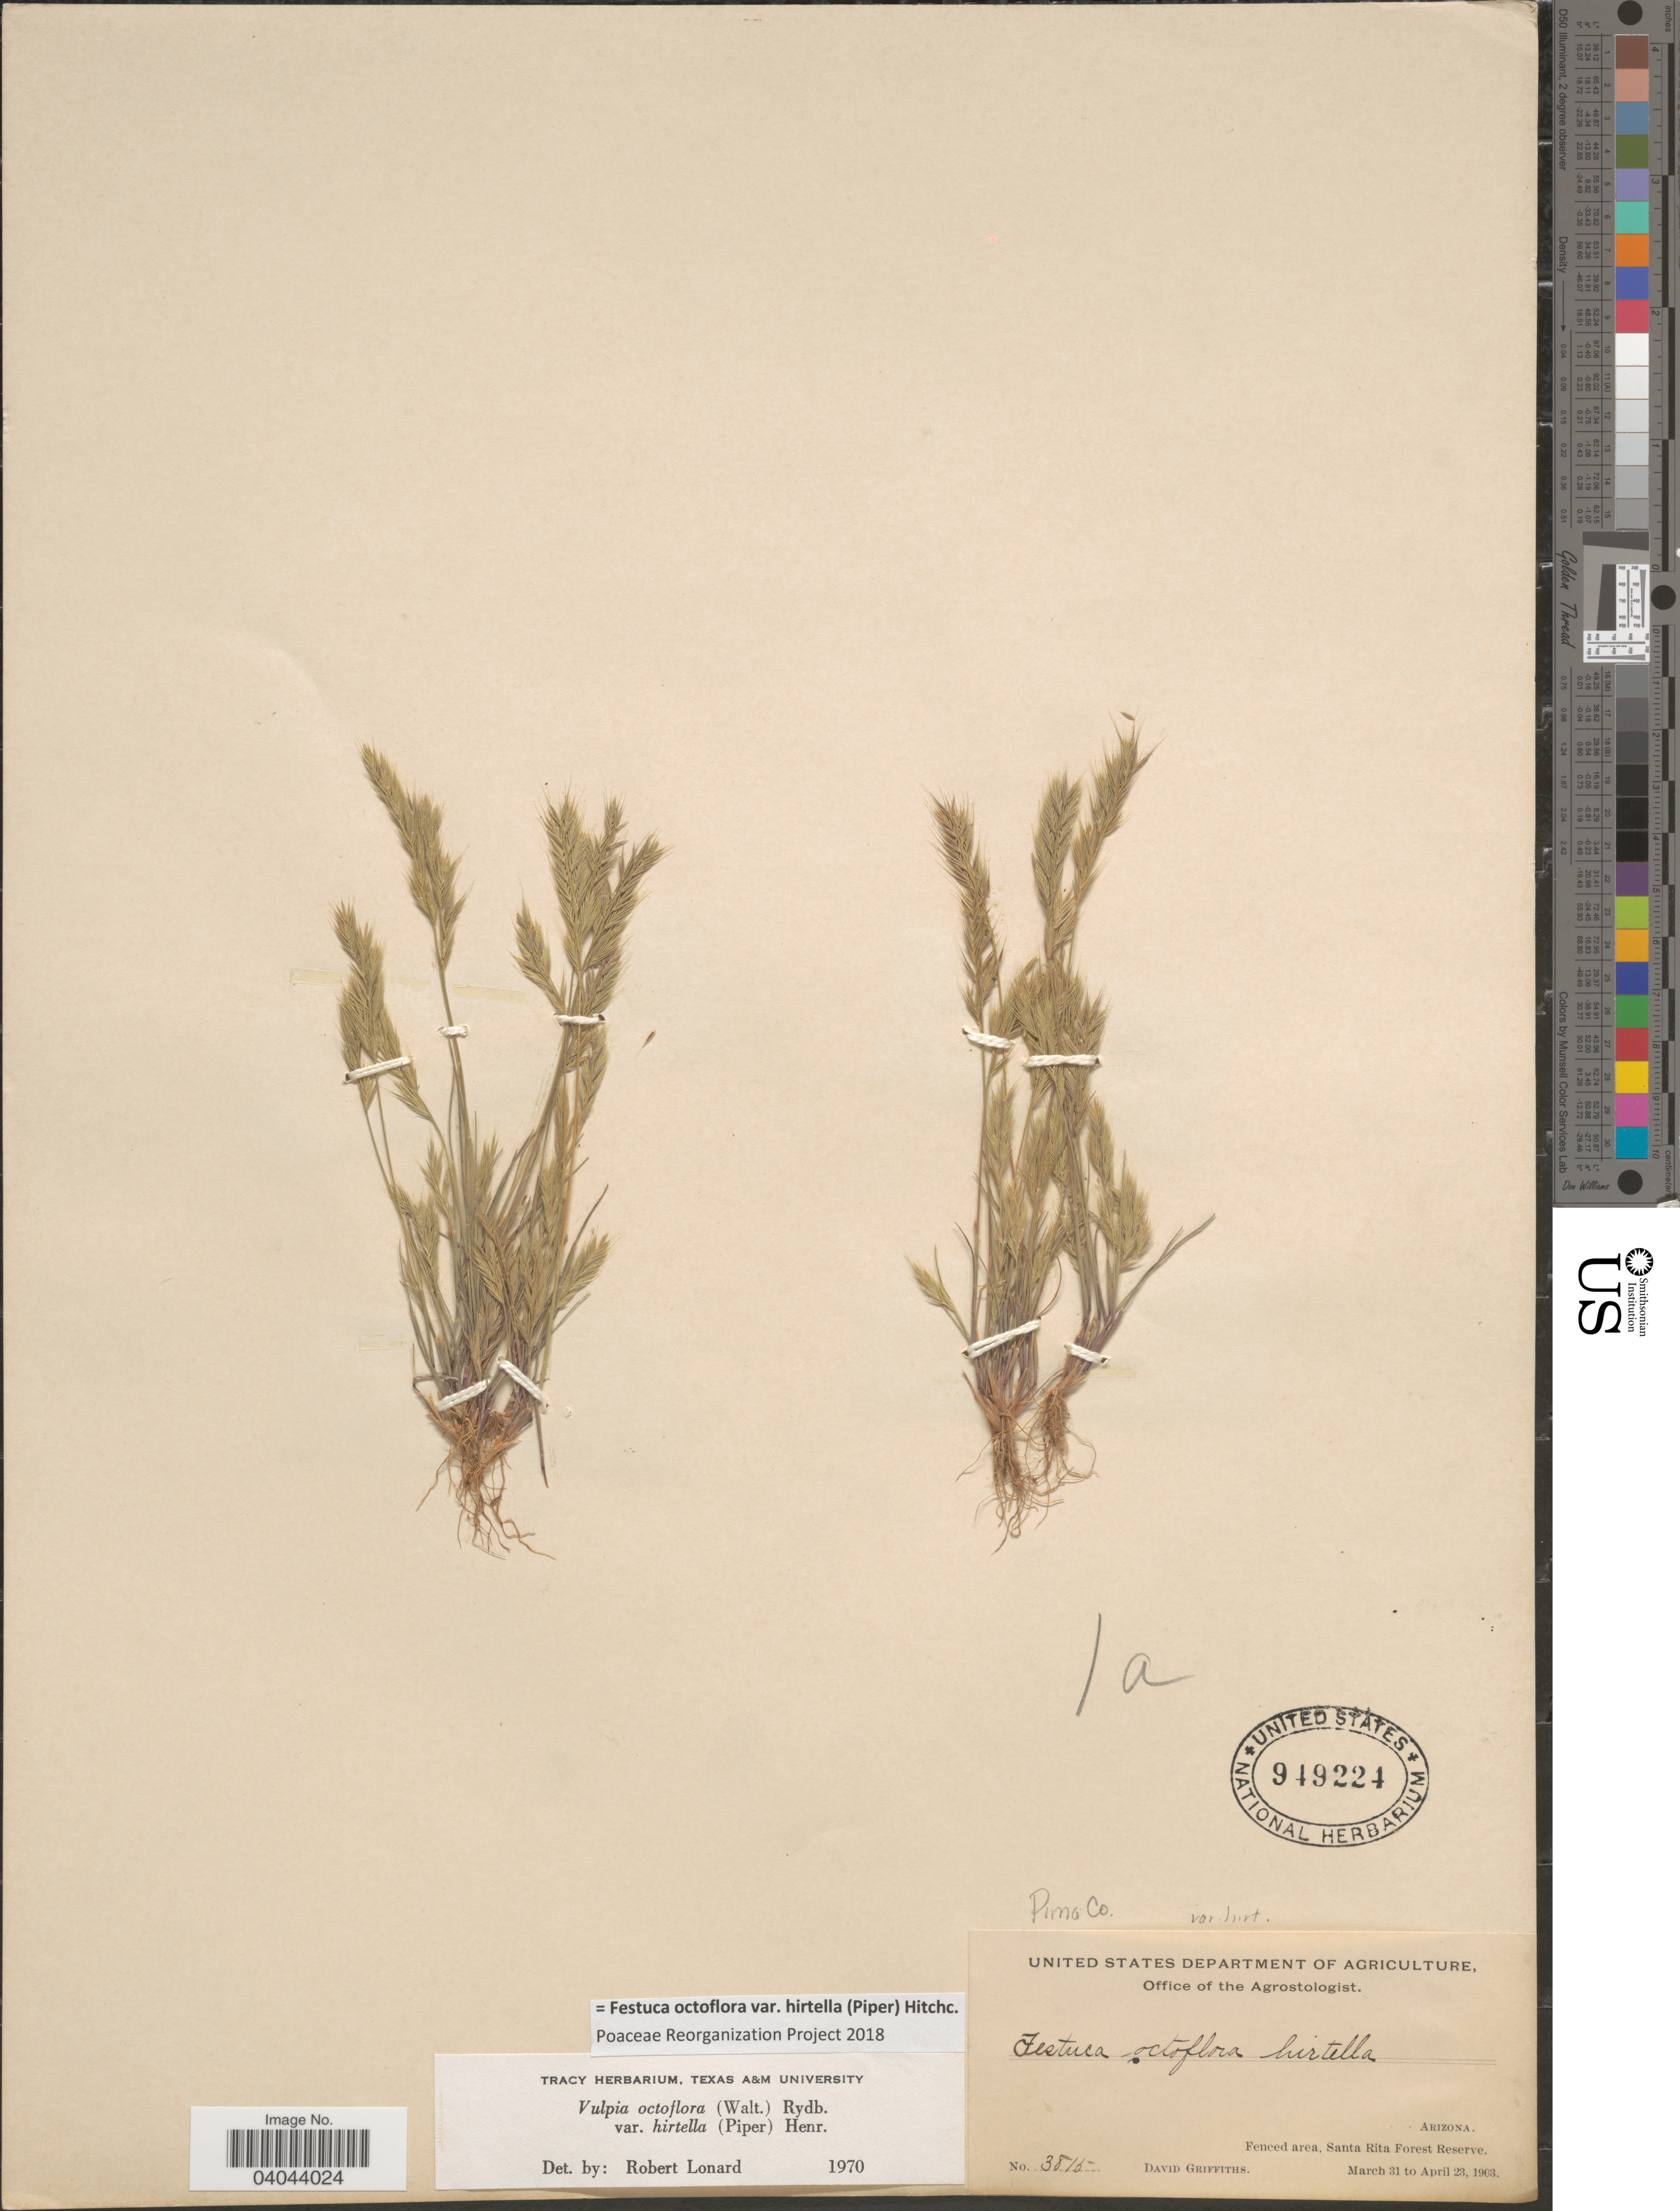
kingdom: Plantae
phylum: Tracheophyta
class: Liliopsida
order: Poales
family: Poaceae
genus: Festuca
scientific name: Festuca octoflora var. hirtella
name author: Piper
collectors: D. Griffiths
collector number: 3815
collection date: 1903-03-31/1903-04-23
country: United States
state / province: Arizona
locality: Pima Co. Fenced area, Santa Rita Forest Reserve.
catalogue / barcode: US 949224